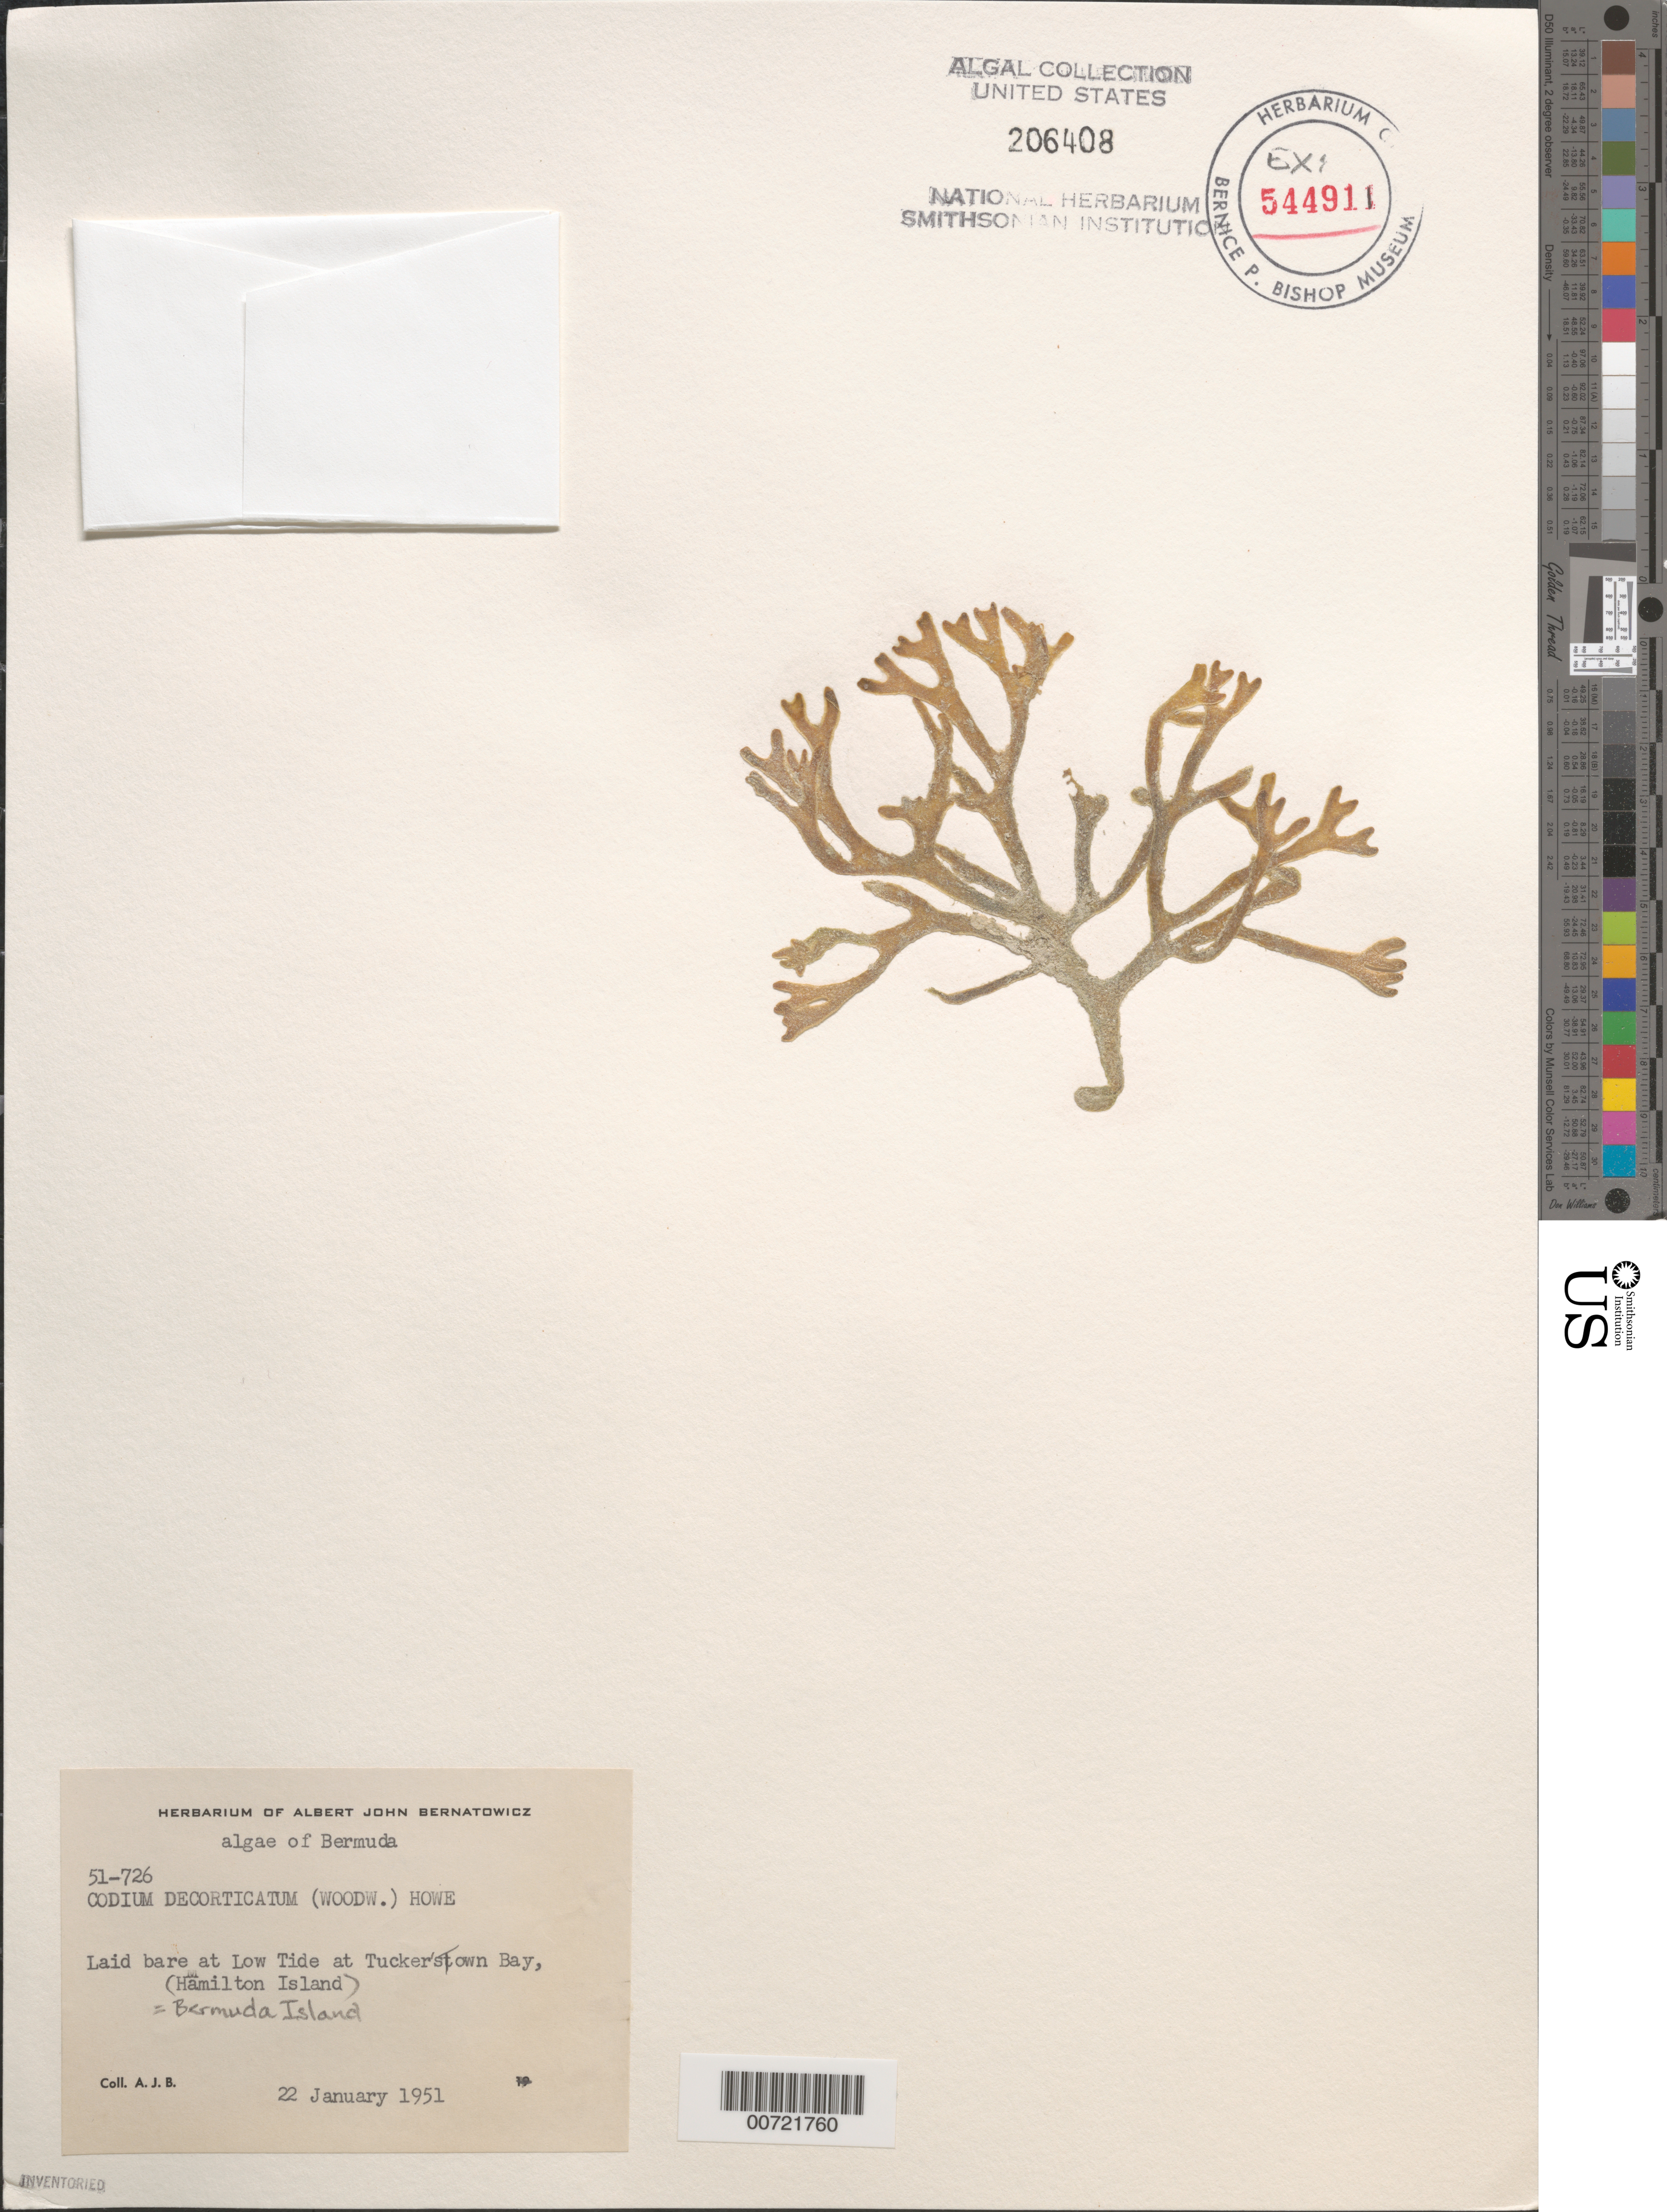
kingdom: Plantae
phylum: Chlorophyta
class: Ulvophyceae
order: Bryopsidales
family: Codiaceae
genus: Codium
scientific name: Codium decorticatum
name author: (Woodw.) M. Howe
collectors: A. Bernatowicz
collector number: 51-726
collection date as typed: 22 Jan 1951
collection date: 1951-01-22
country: Bermuda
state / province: Saint George's (parish)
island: Bermuda Island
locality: Tucker's Town Bay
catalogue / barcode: US 206408